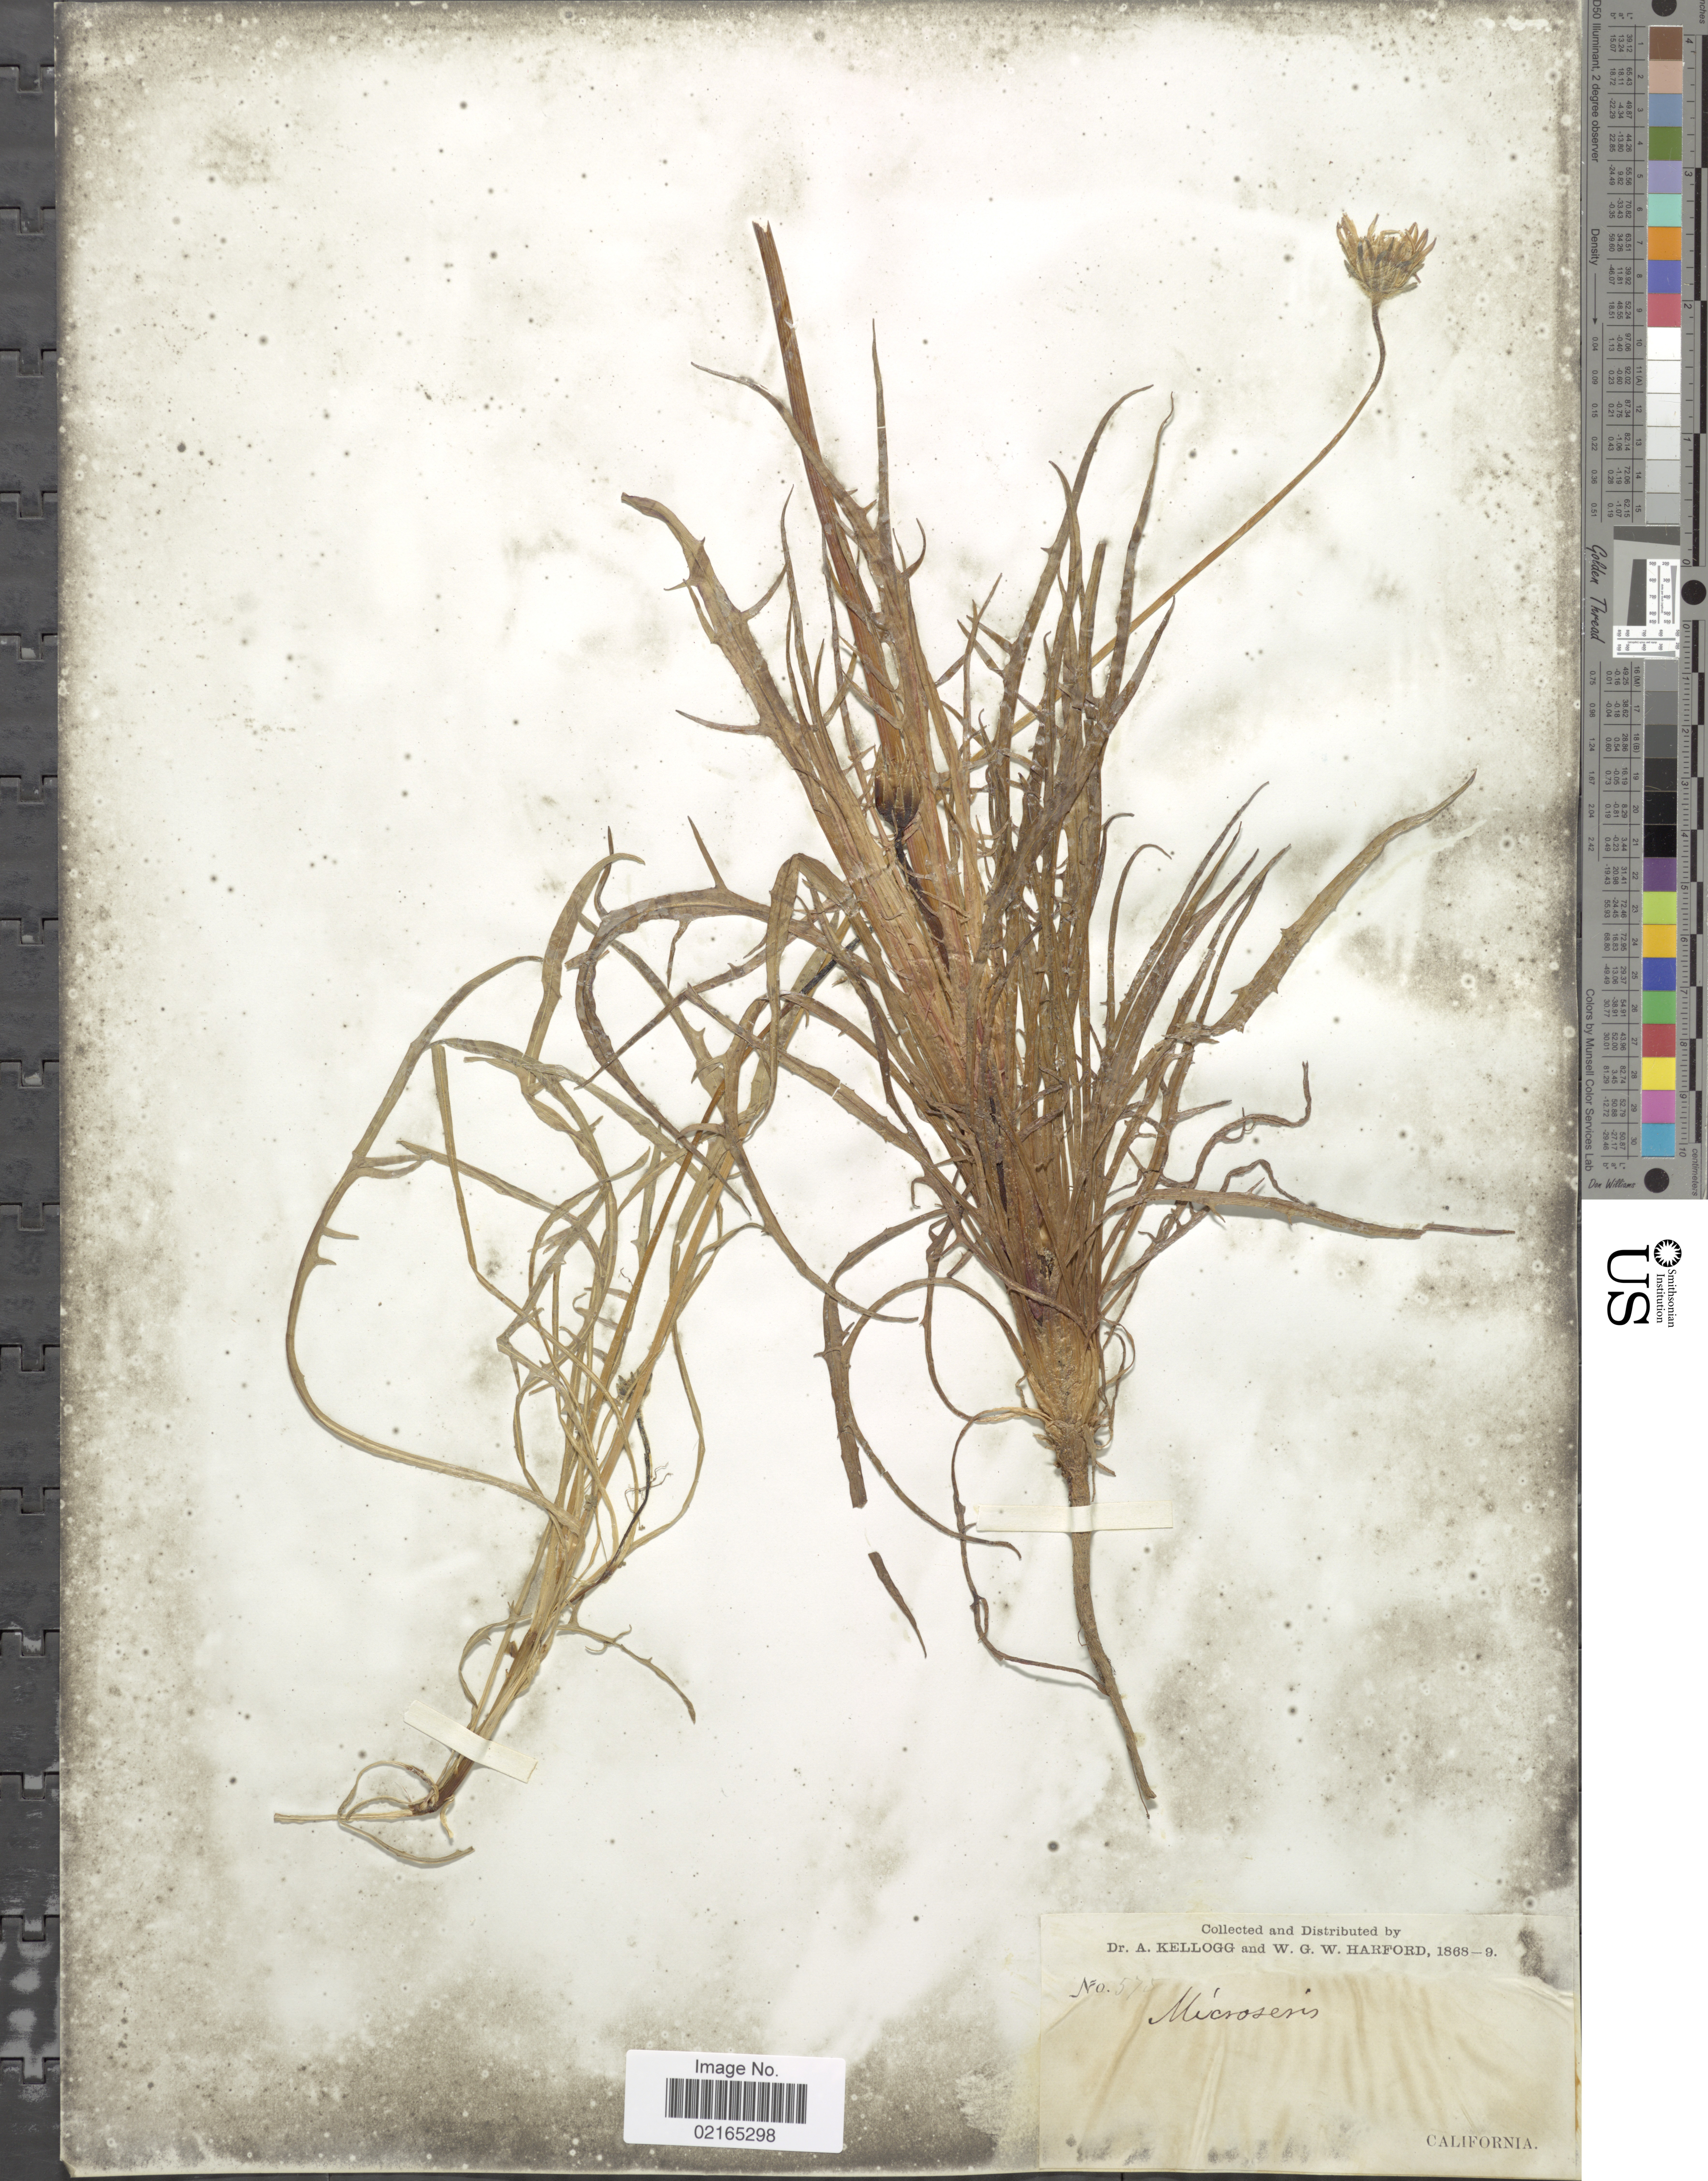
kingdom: Plantae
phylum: Tracheophyta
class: Magnoliopsida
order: Asterales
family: Asteraceae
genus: Microseris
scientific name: Microseris sp.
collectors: A. Kellogg & W. G. W. Harford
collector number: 575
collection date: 1868/1869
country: United States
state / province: California